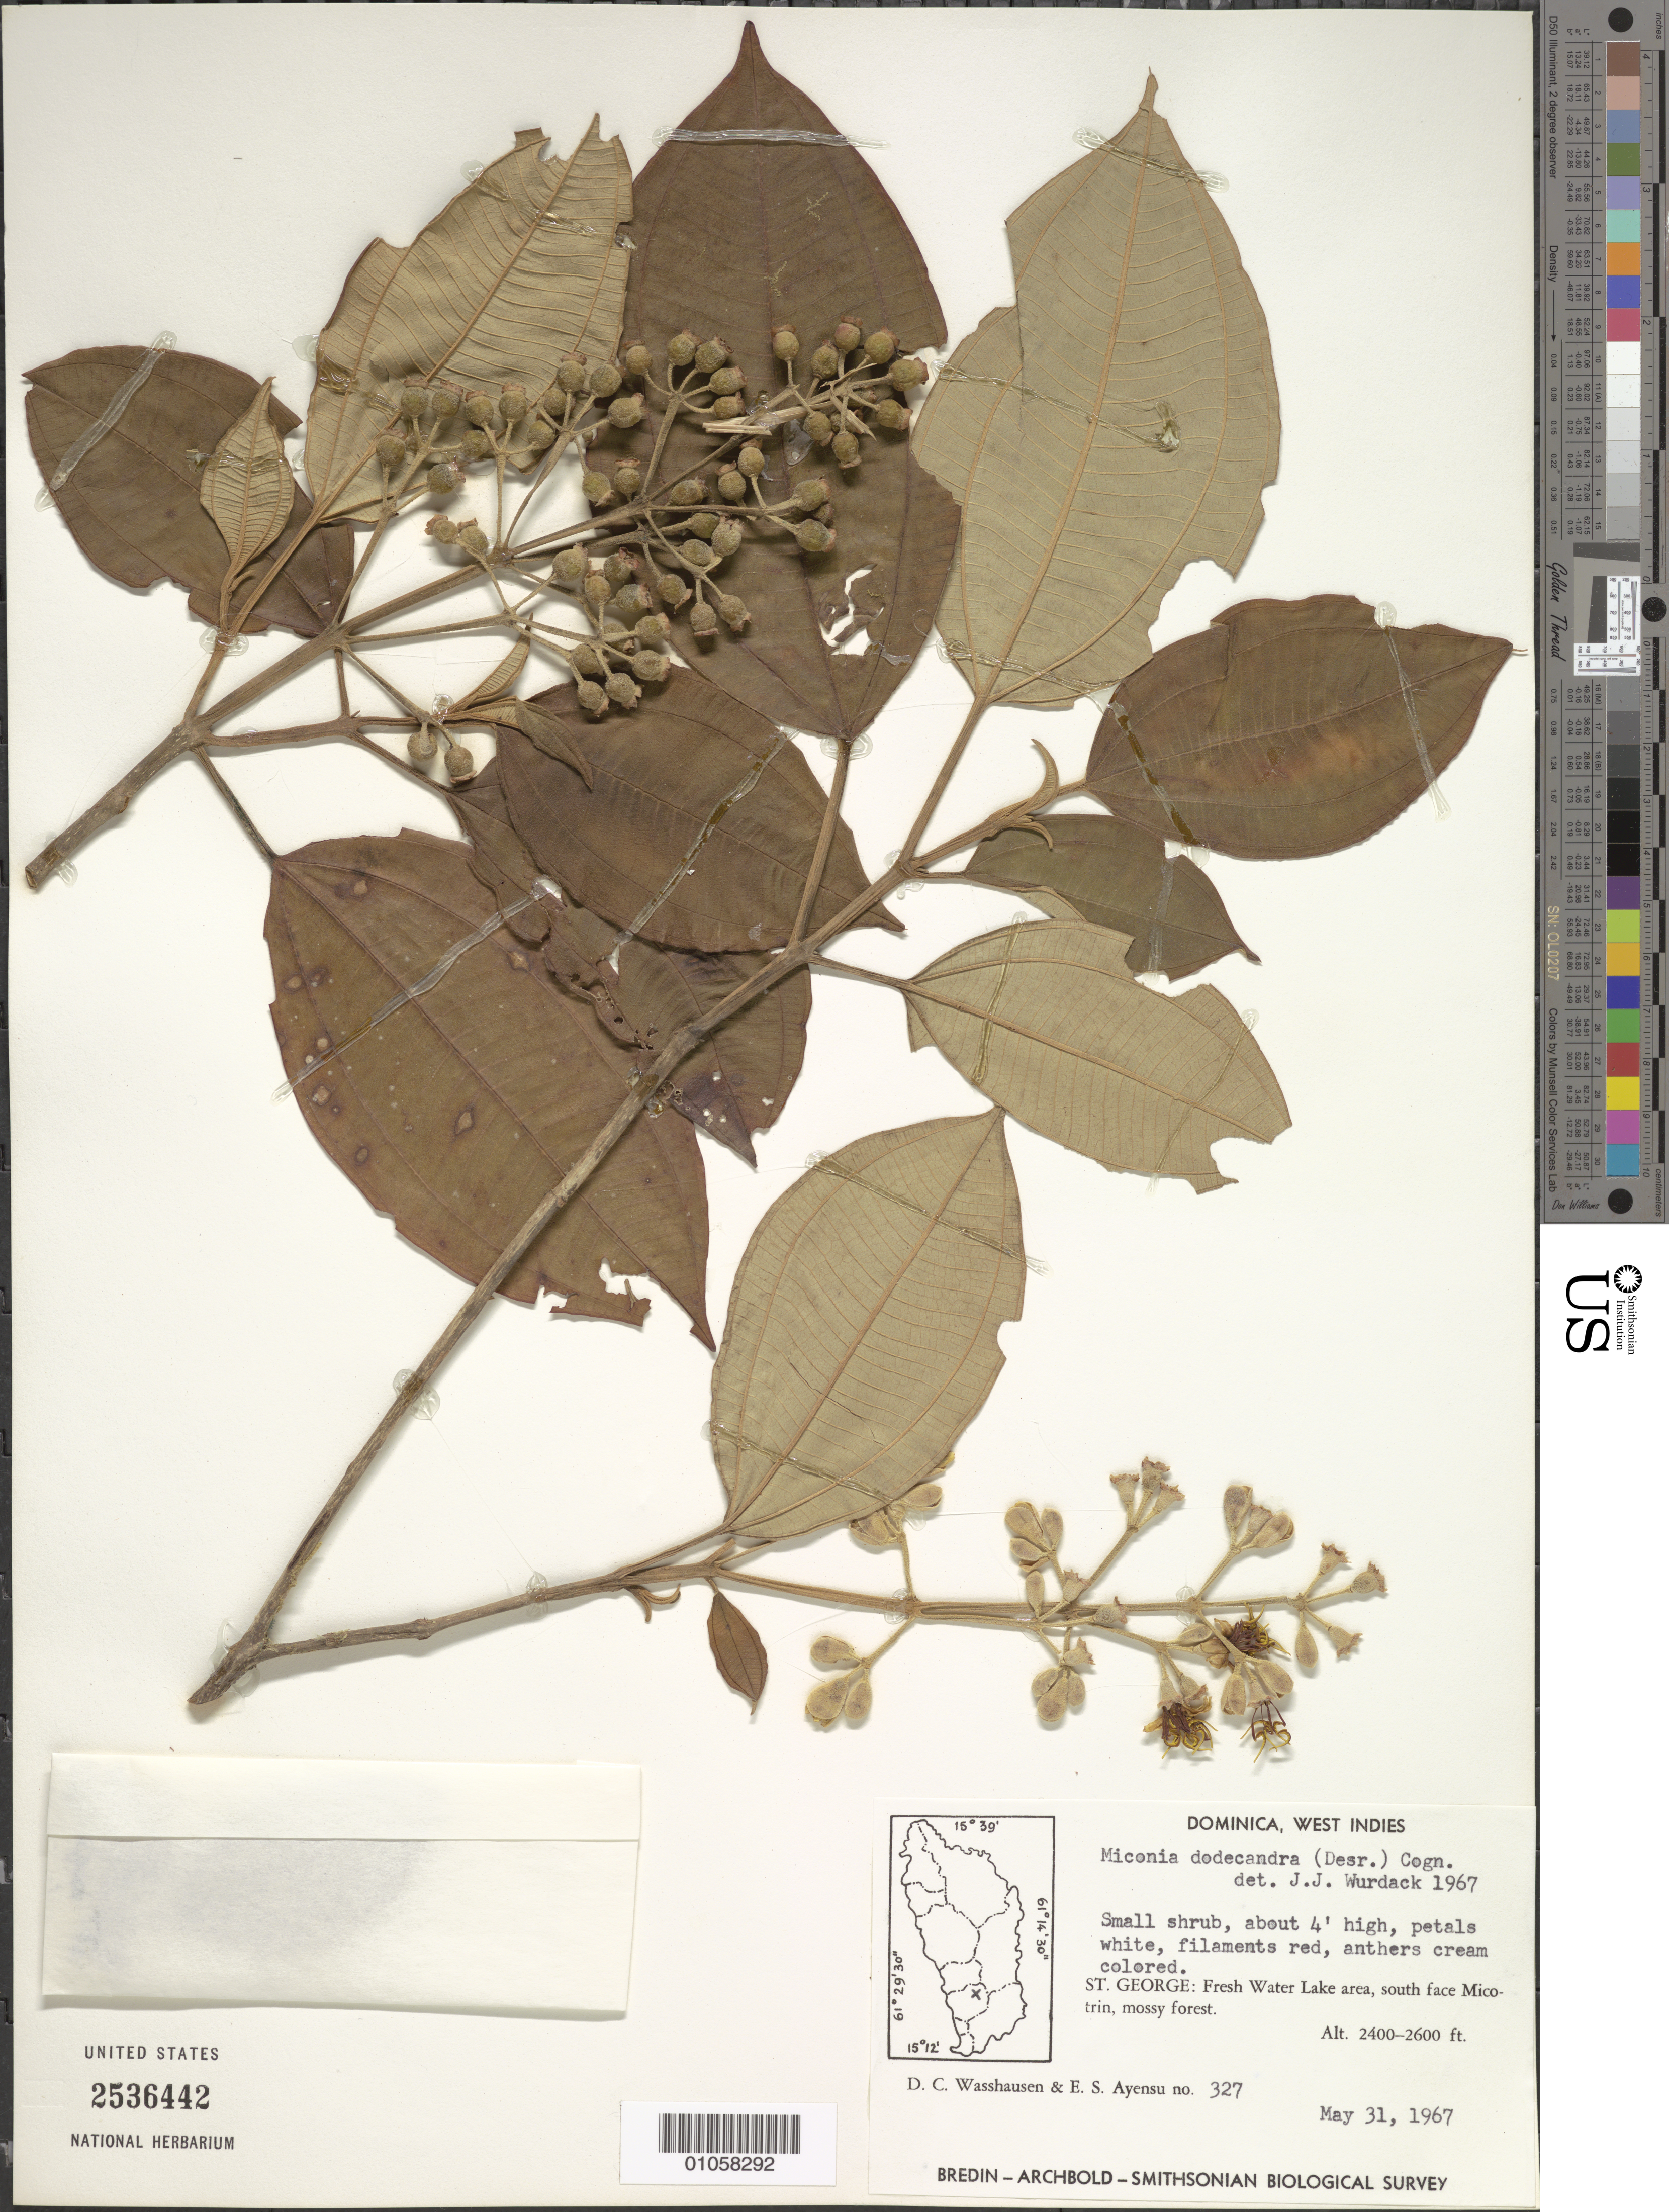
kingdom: Plantae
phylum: Tracheophyta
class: Magnoliopsida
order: Myrtales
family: Melastomataceae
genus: Miconia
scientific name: Miconia dodecandra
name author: Cogn.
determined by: Wurdack, John J., (US), US (UNITED STATES)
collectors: D. C. Wasshausen & E. S. Ayensu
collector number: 327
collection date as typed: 31 May 1967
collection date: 1967-05-31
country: Dominica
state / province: St. George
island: Dominica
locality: Fresh Water Lake area, S face of Micotrin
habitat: Mossy forest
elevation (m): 732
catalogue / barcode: US 2536442